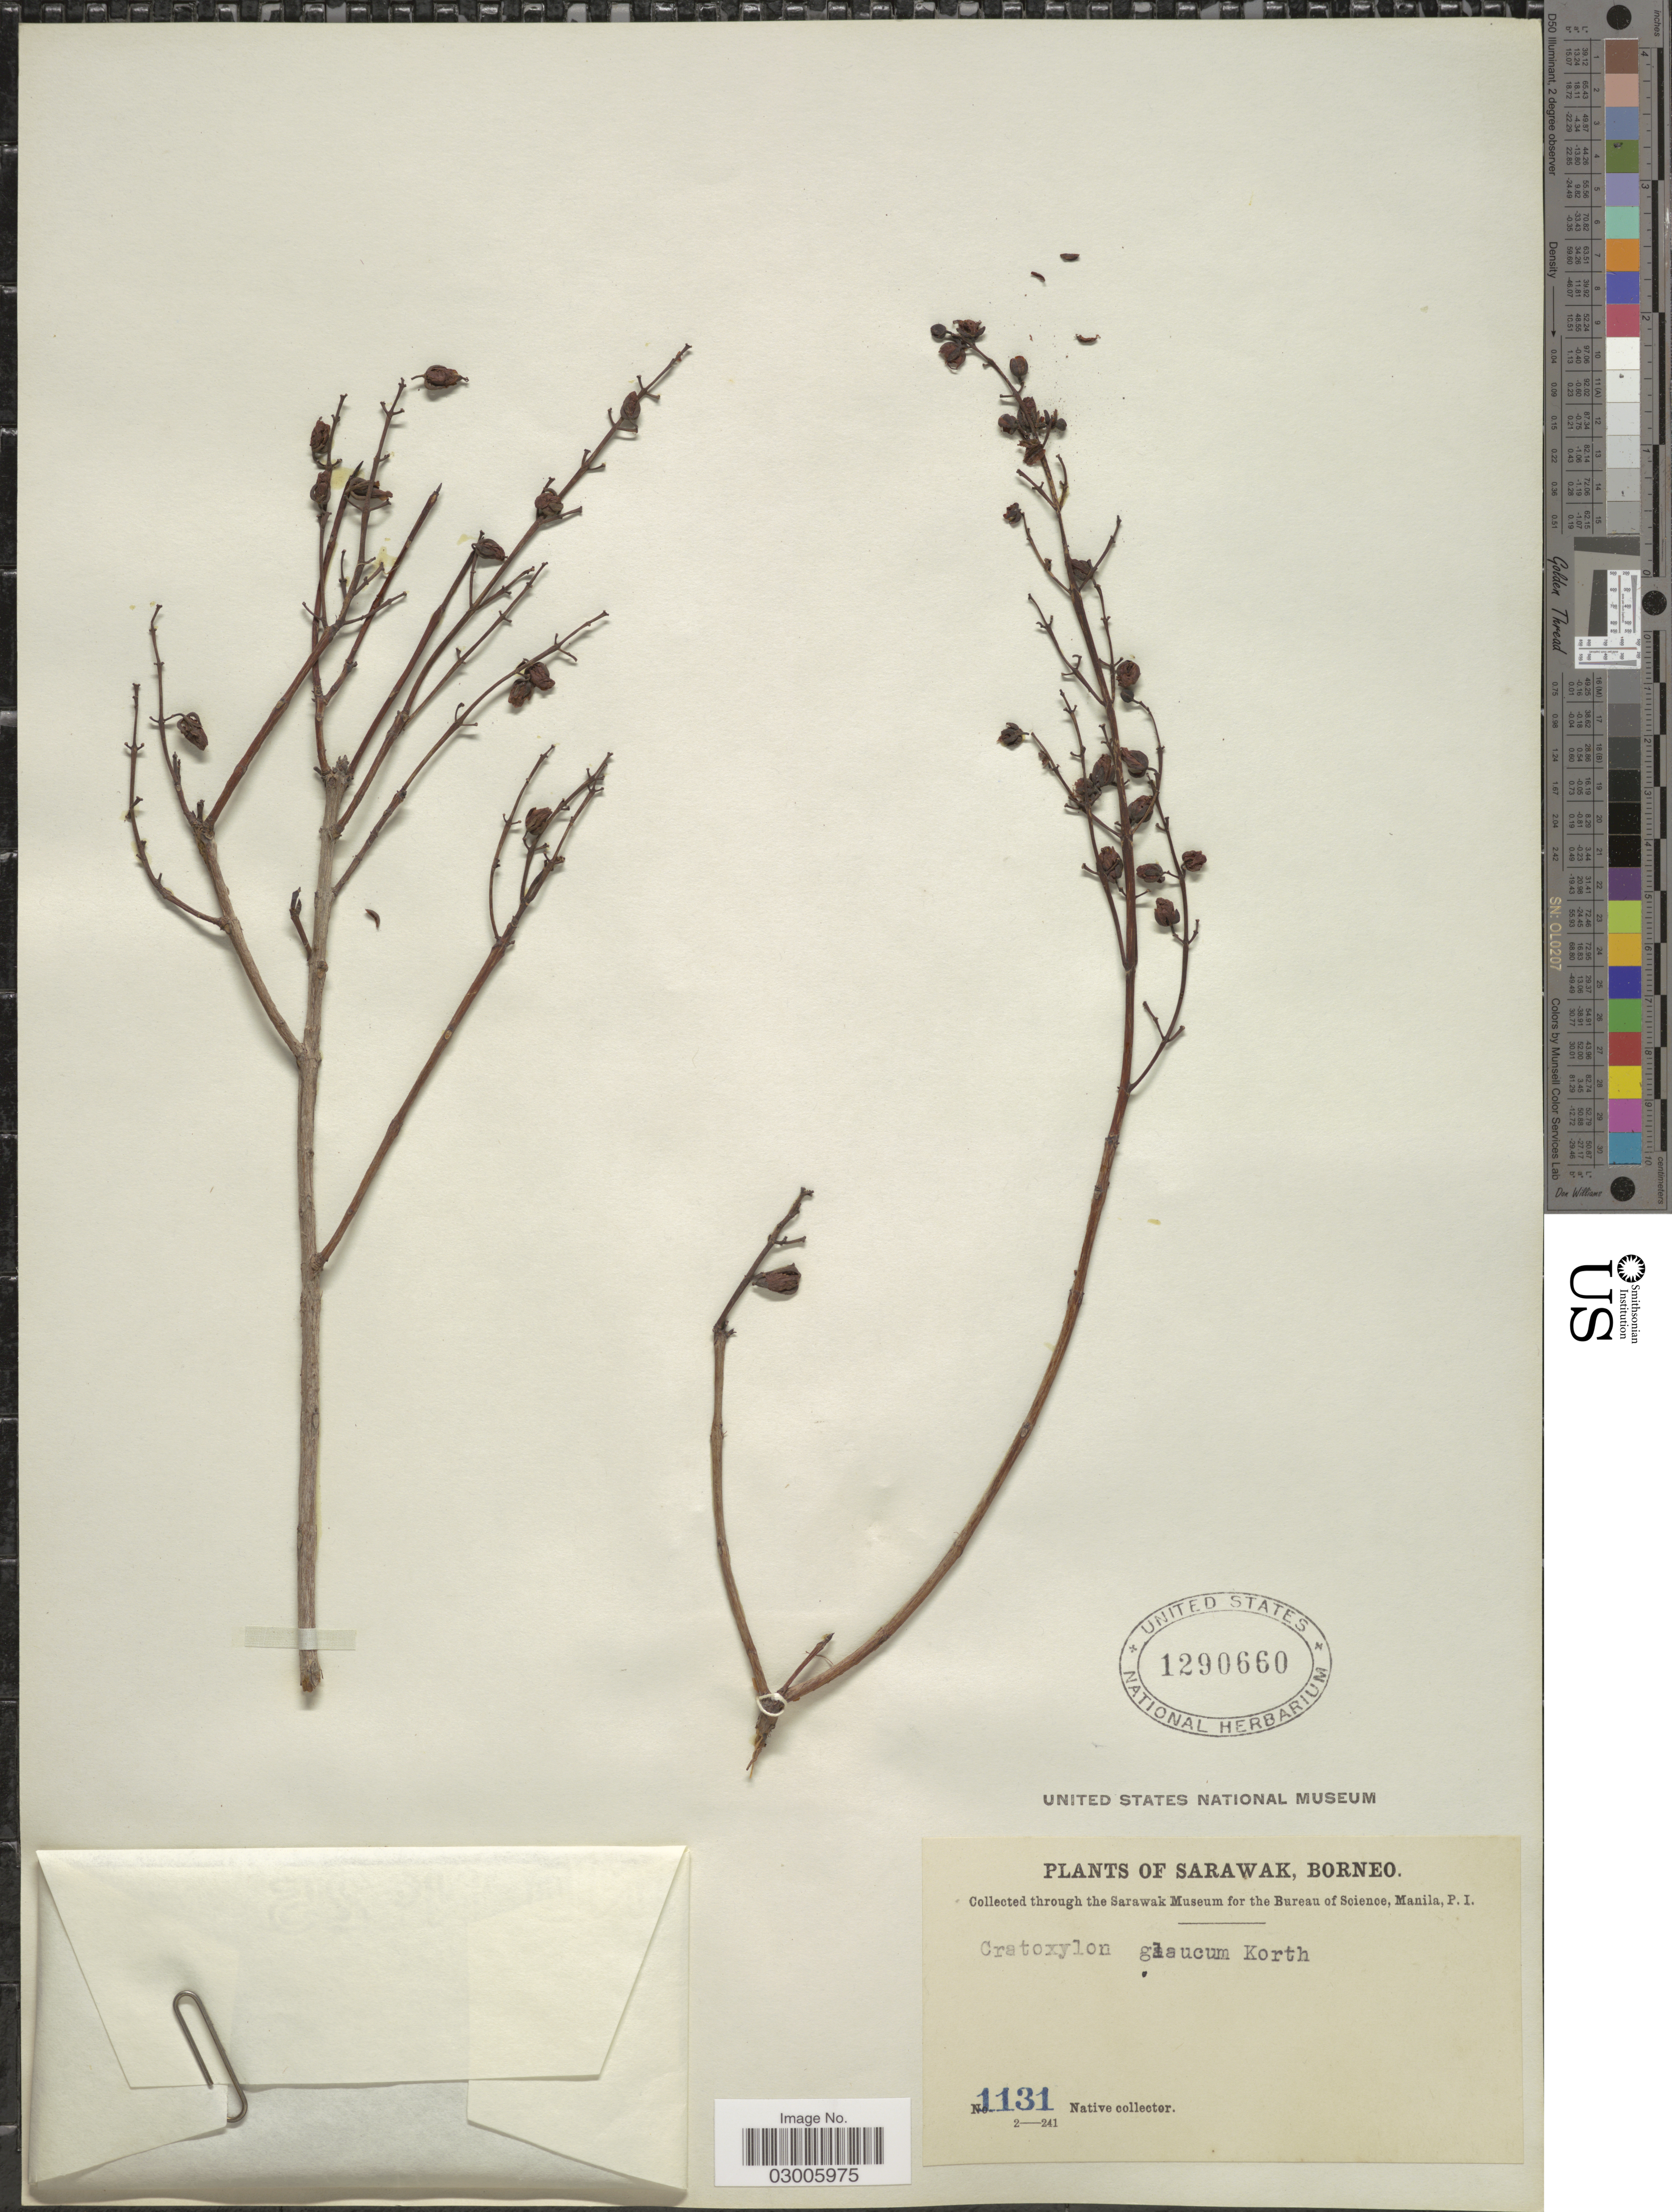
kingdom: Plantae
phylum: Tracheophyta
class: Magnoliopsida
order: Malpighiales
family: Hypericaceae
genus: Cratoxylum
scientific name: Cratoxylum glaucum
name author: Korth.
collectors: Native collector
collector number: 1131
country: Malaysia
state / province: Sarawak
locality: Borneo.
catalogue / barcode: US 1290660